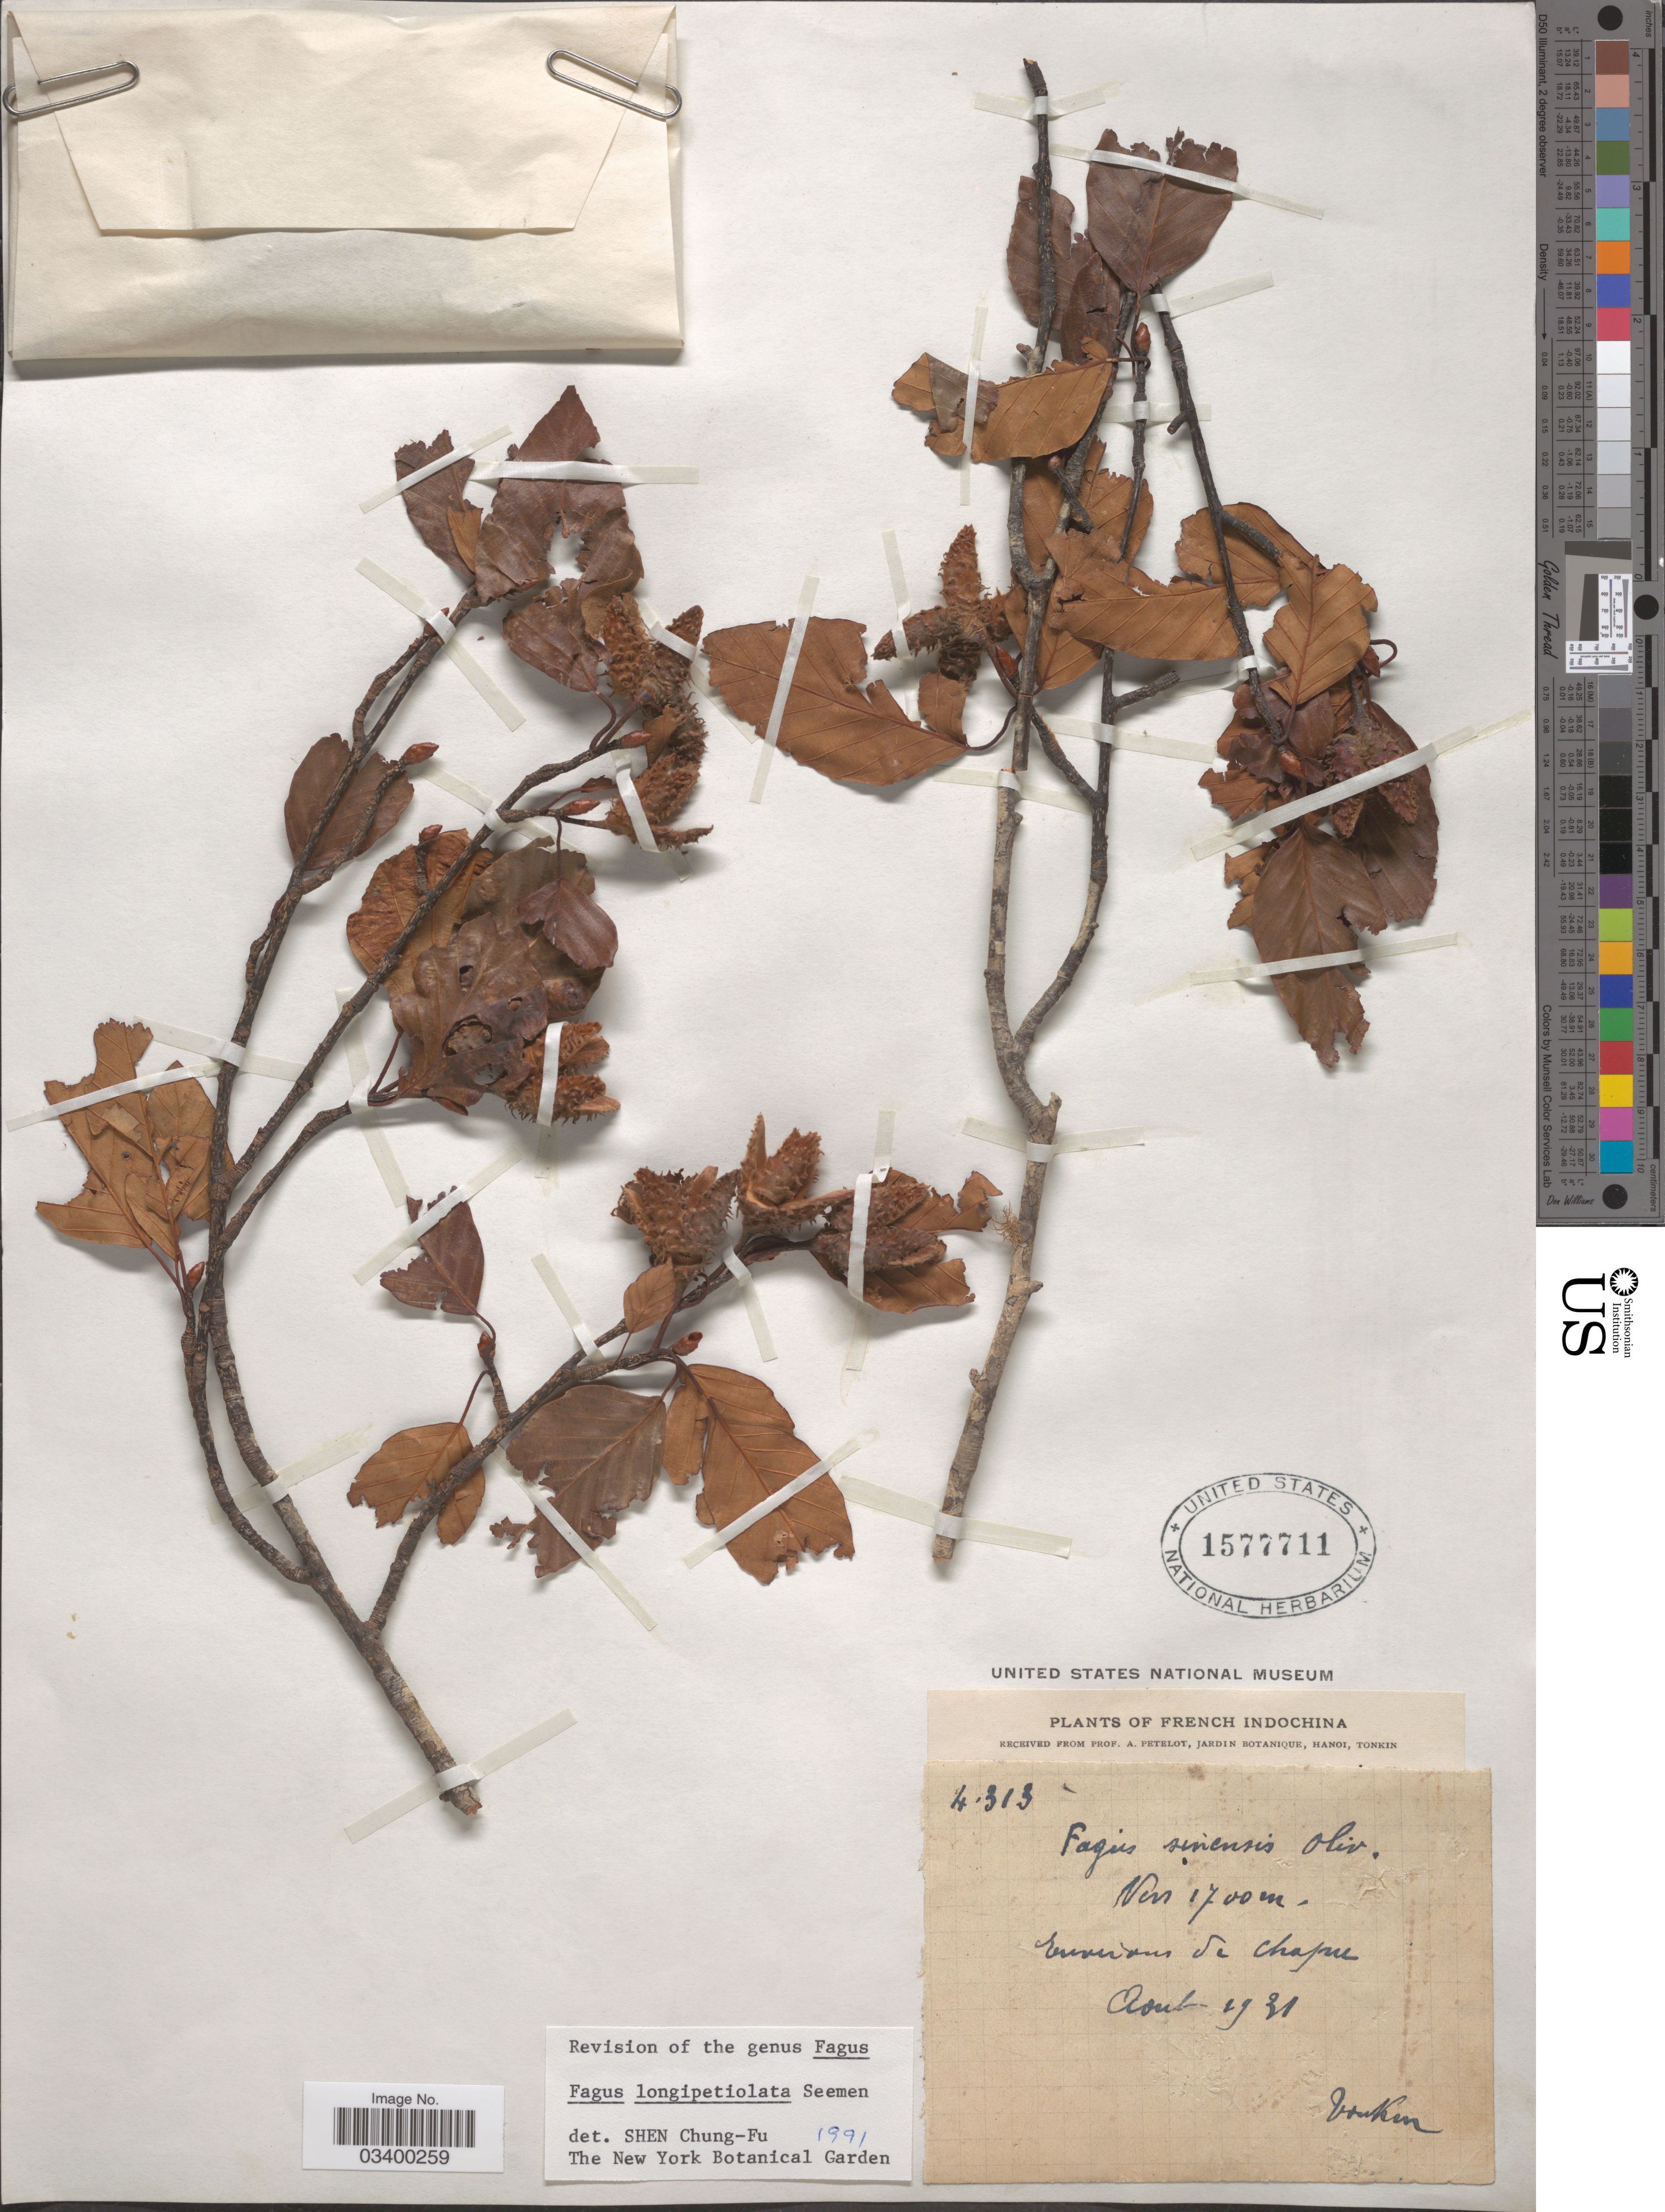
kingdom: Plantae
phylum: Tracheophyta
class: Magnoliopsida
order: Fagales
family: Fagaceae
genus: Fagus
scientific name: Fagus longipetiolata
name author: Seemen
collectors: P. A. Pételot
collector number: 4313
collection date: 1931-08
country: Vietnam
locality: French Indochina. Environs de Chapa.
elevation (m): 1700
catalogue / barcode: US 1577711